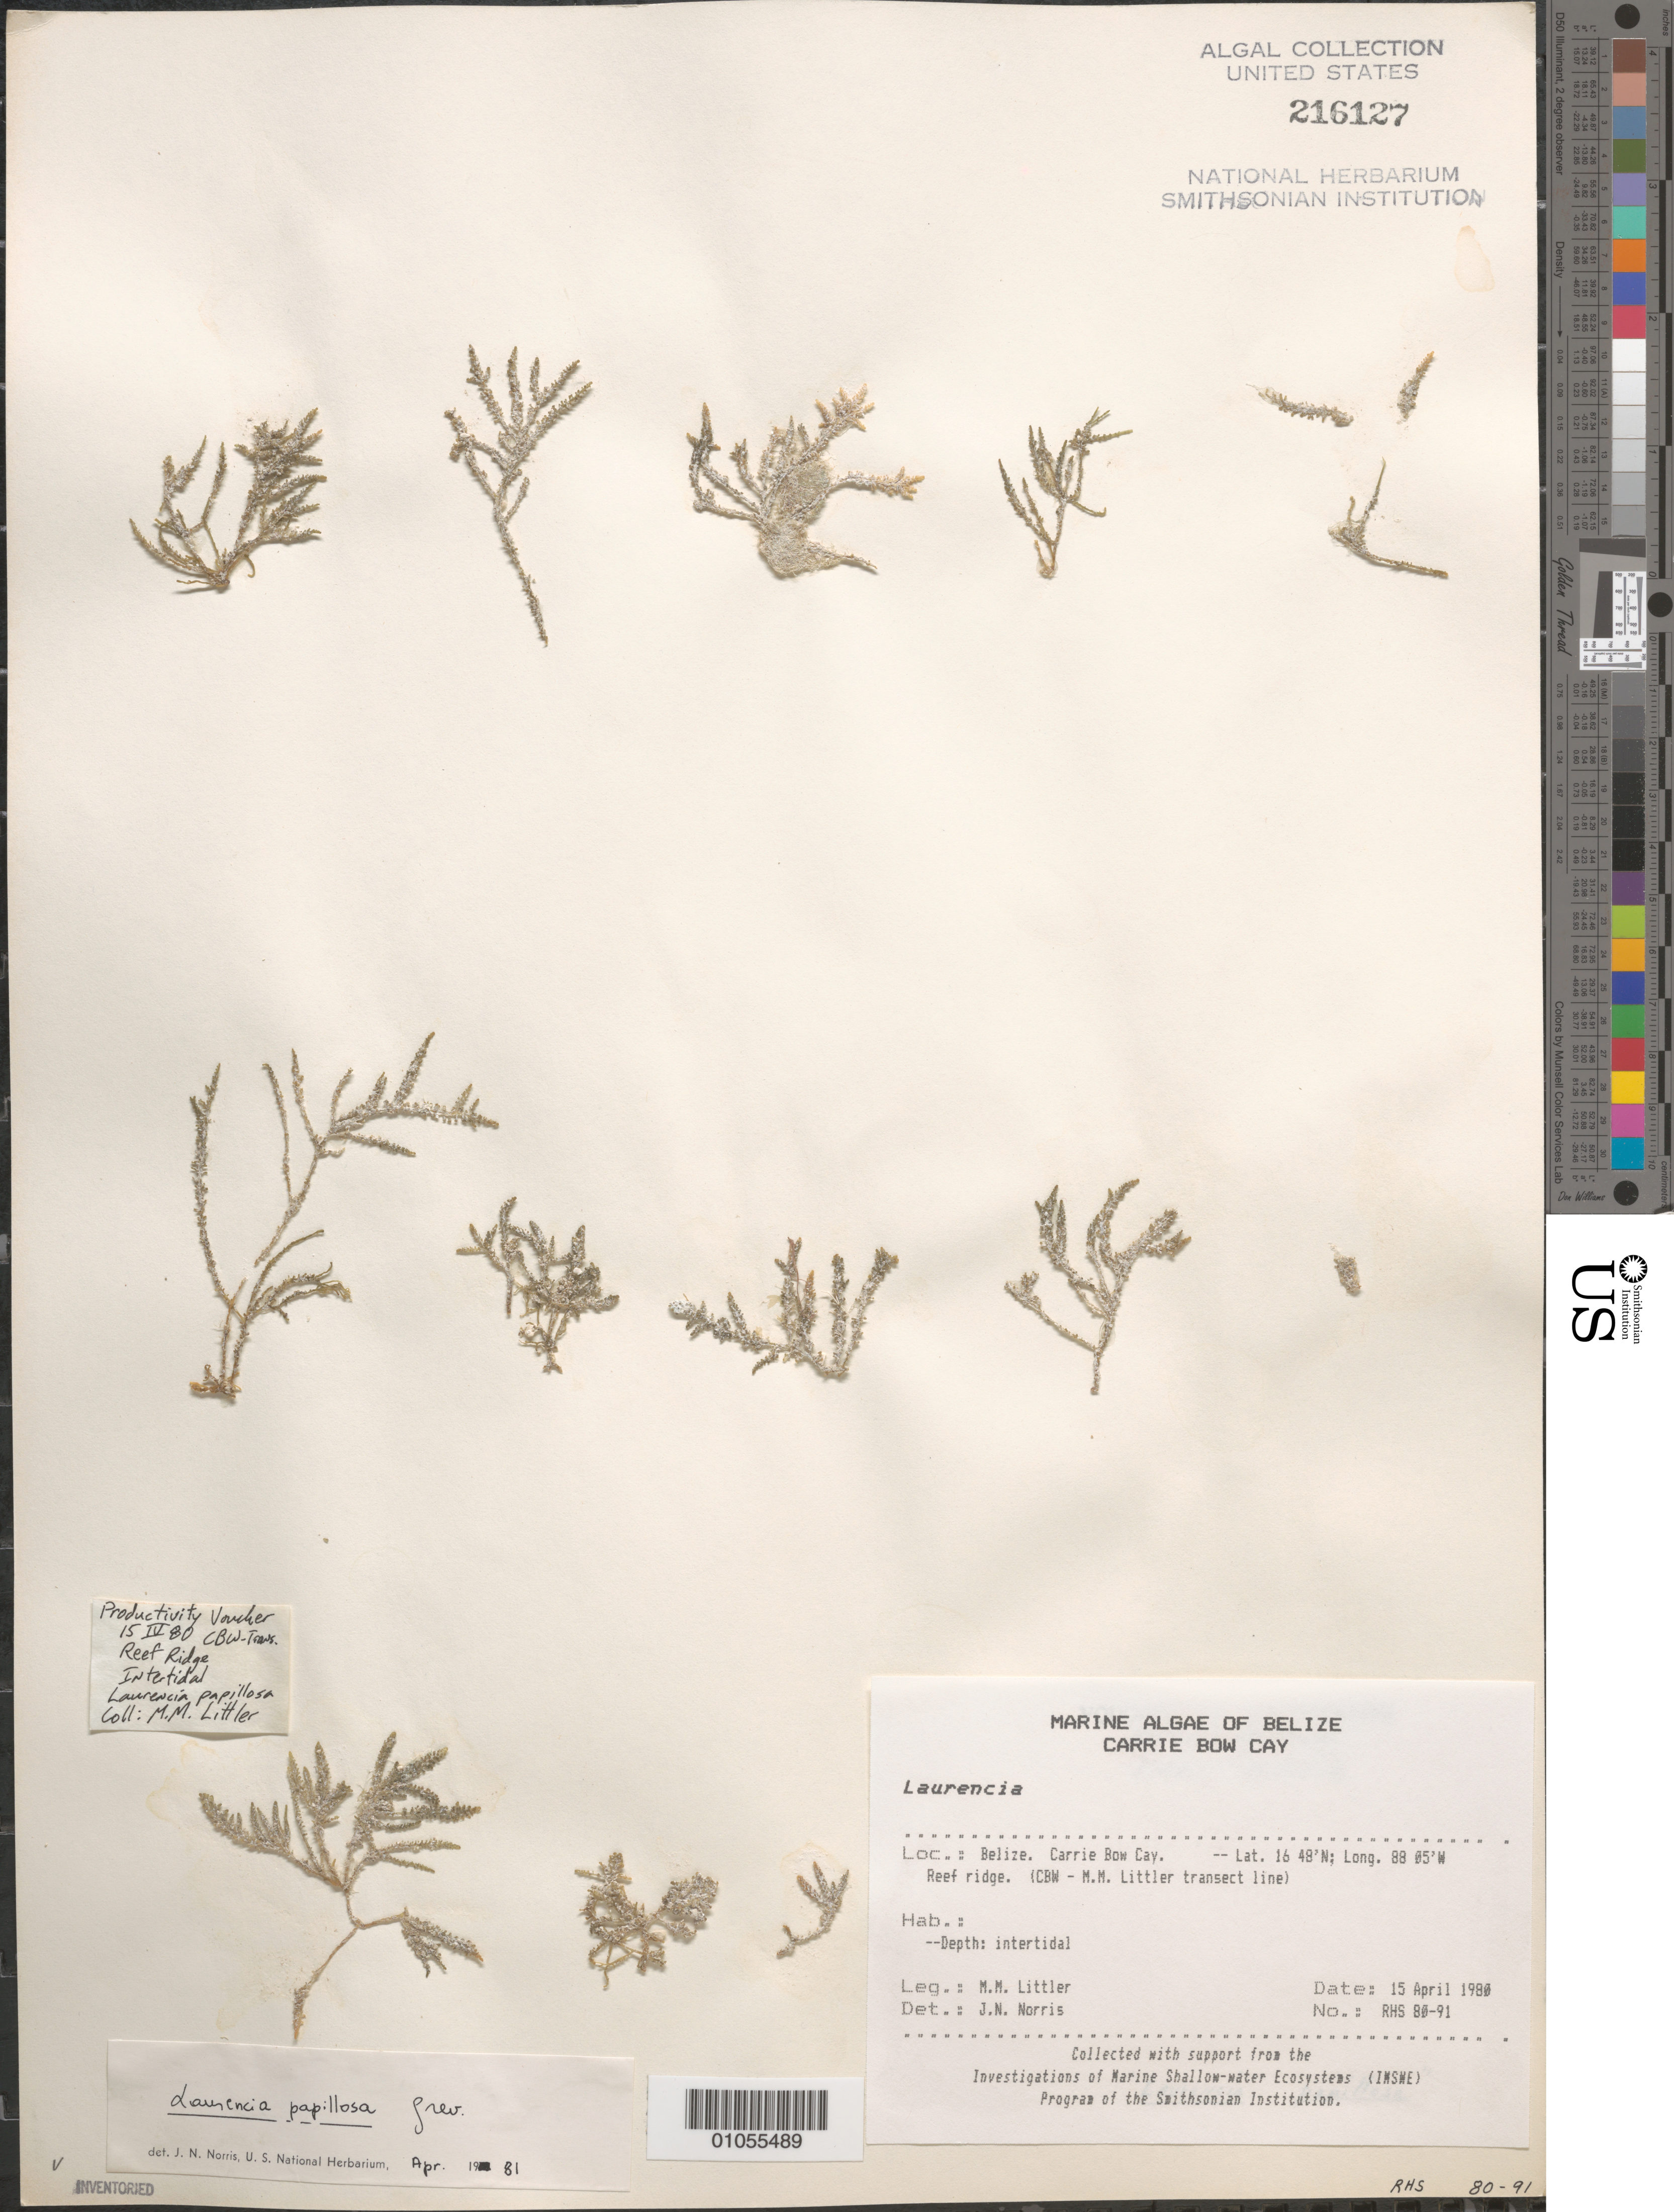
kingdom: Plantae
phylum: Rhodophyta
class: Florideophyceae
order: Ceramiales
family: Rhodomelaceae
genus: Palisada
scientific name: Palisada perforata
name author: (Bory) K.W. Nam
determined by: Algae name updating Project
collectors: M. M. Littler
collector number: RHS 80-91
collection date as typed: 15 Apr 1980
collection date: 1980-04-15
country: Belize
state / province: Stann Creek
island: Carrie Bow Cay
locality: Reef ridge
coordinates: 16 48'N, 88 05'W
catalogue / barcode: US 216127